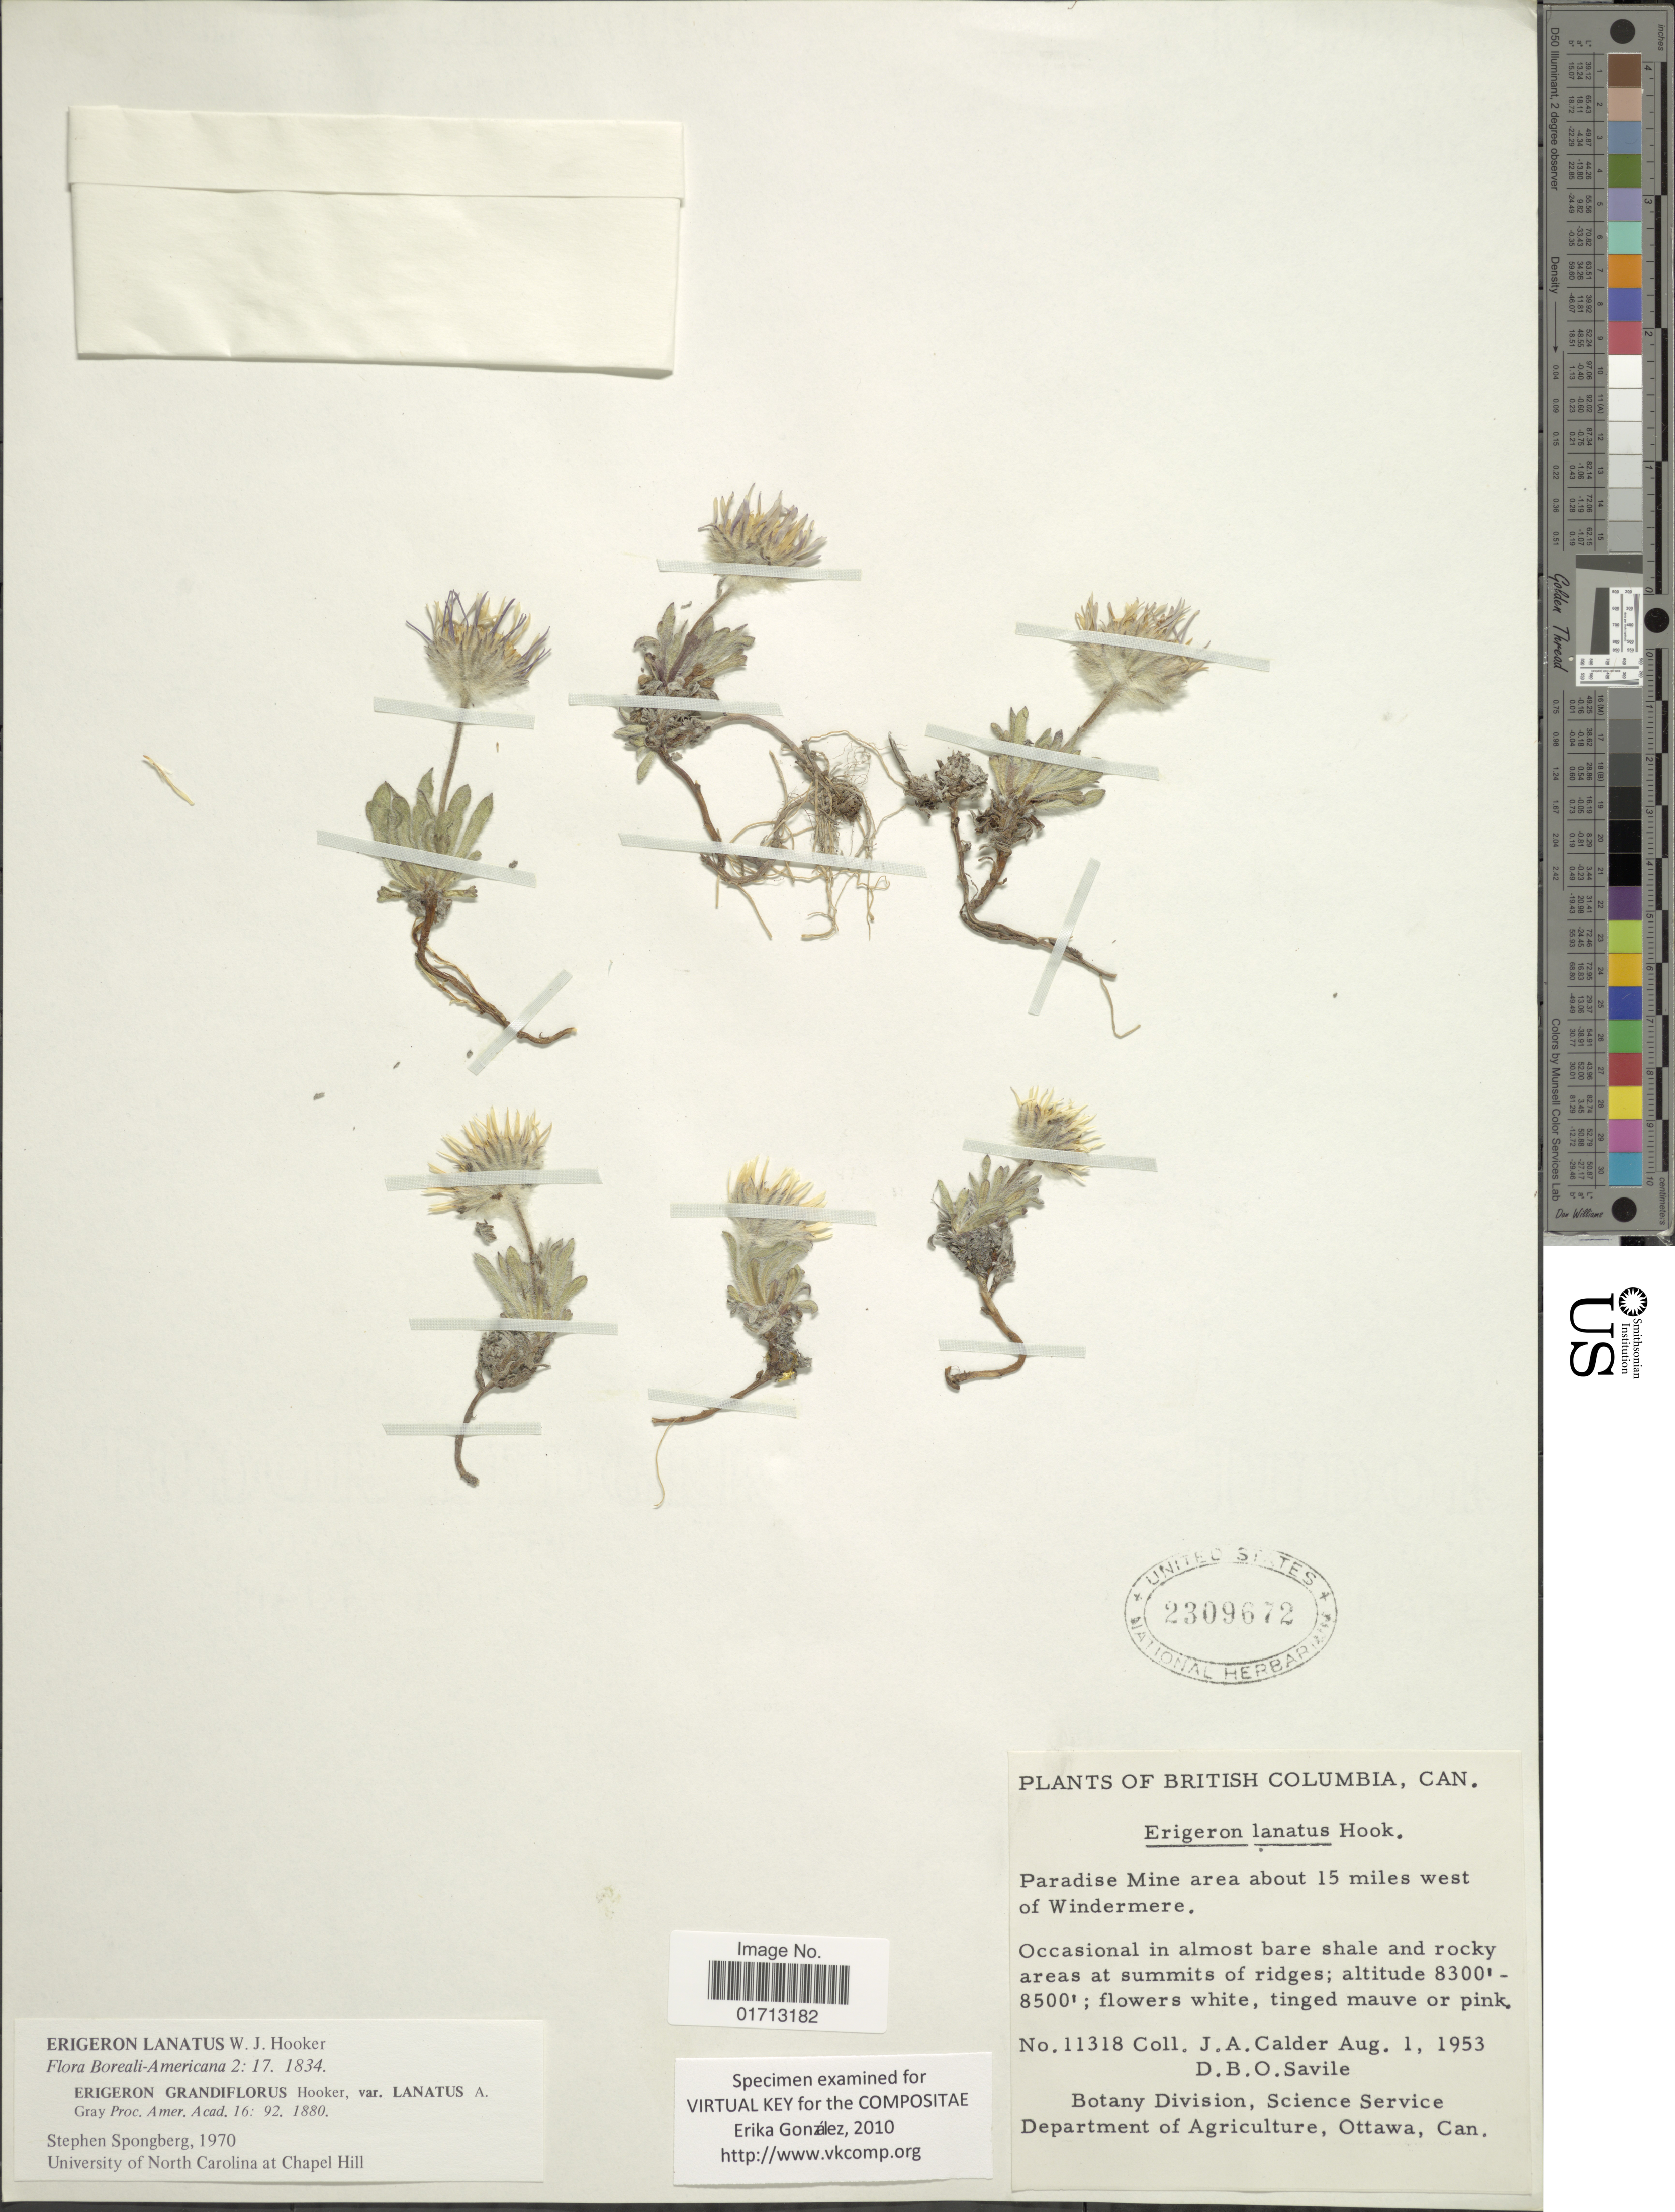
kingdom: Plantae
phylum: Tracheophyta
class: Magnoliopsida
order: Asterales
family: Asteraceae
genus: Erigeron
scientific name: Erigeron lanatus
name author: Hook.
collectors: J. A. Calder & D. Savile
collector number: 11318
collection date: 1953-08-01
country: Canada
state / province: British Columbia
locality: Paradise Mine area about 15 miles west of Windermere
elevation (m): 2530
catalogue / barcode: US 2309672